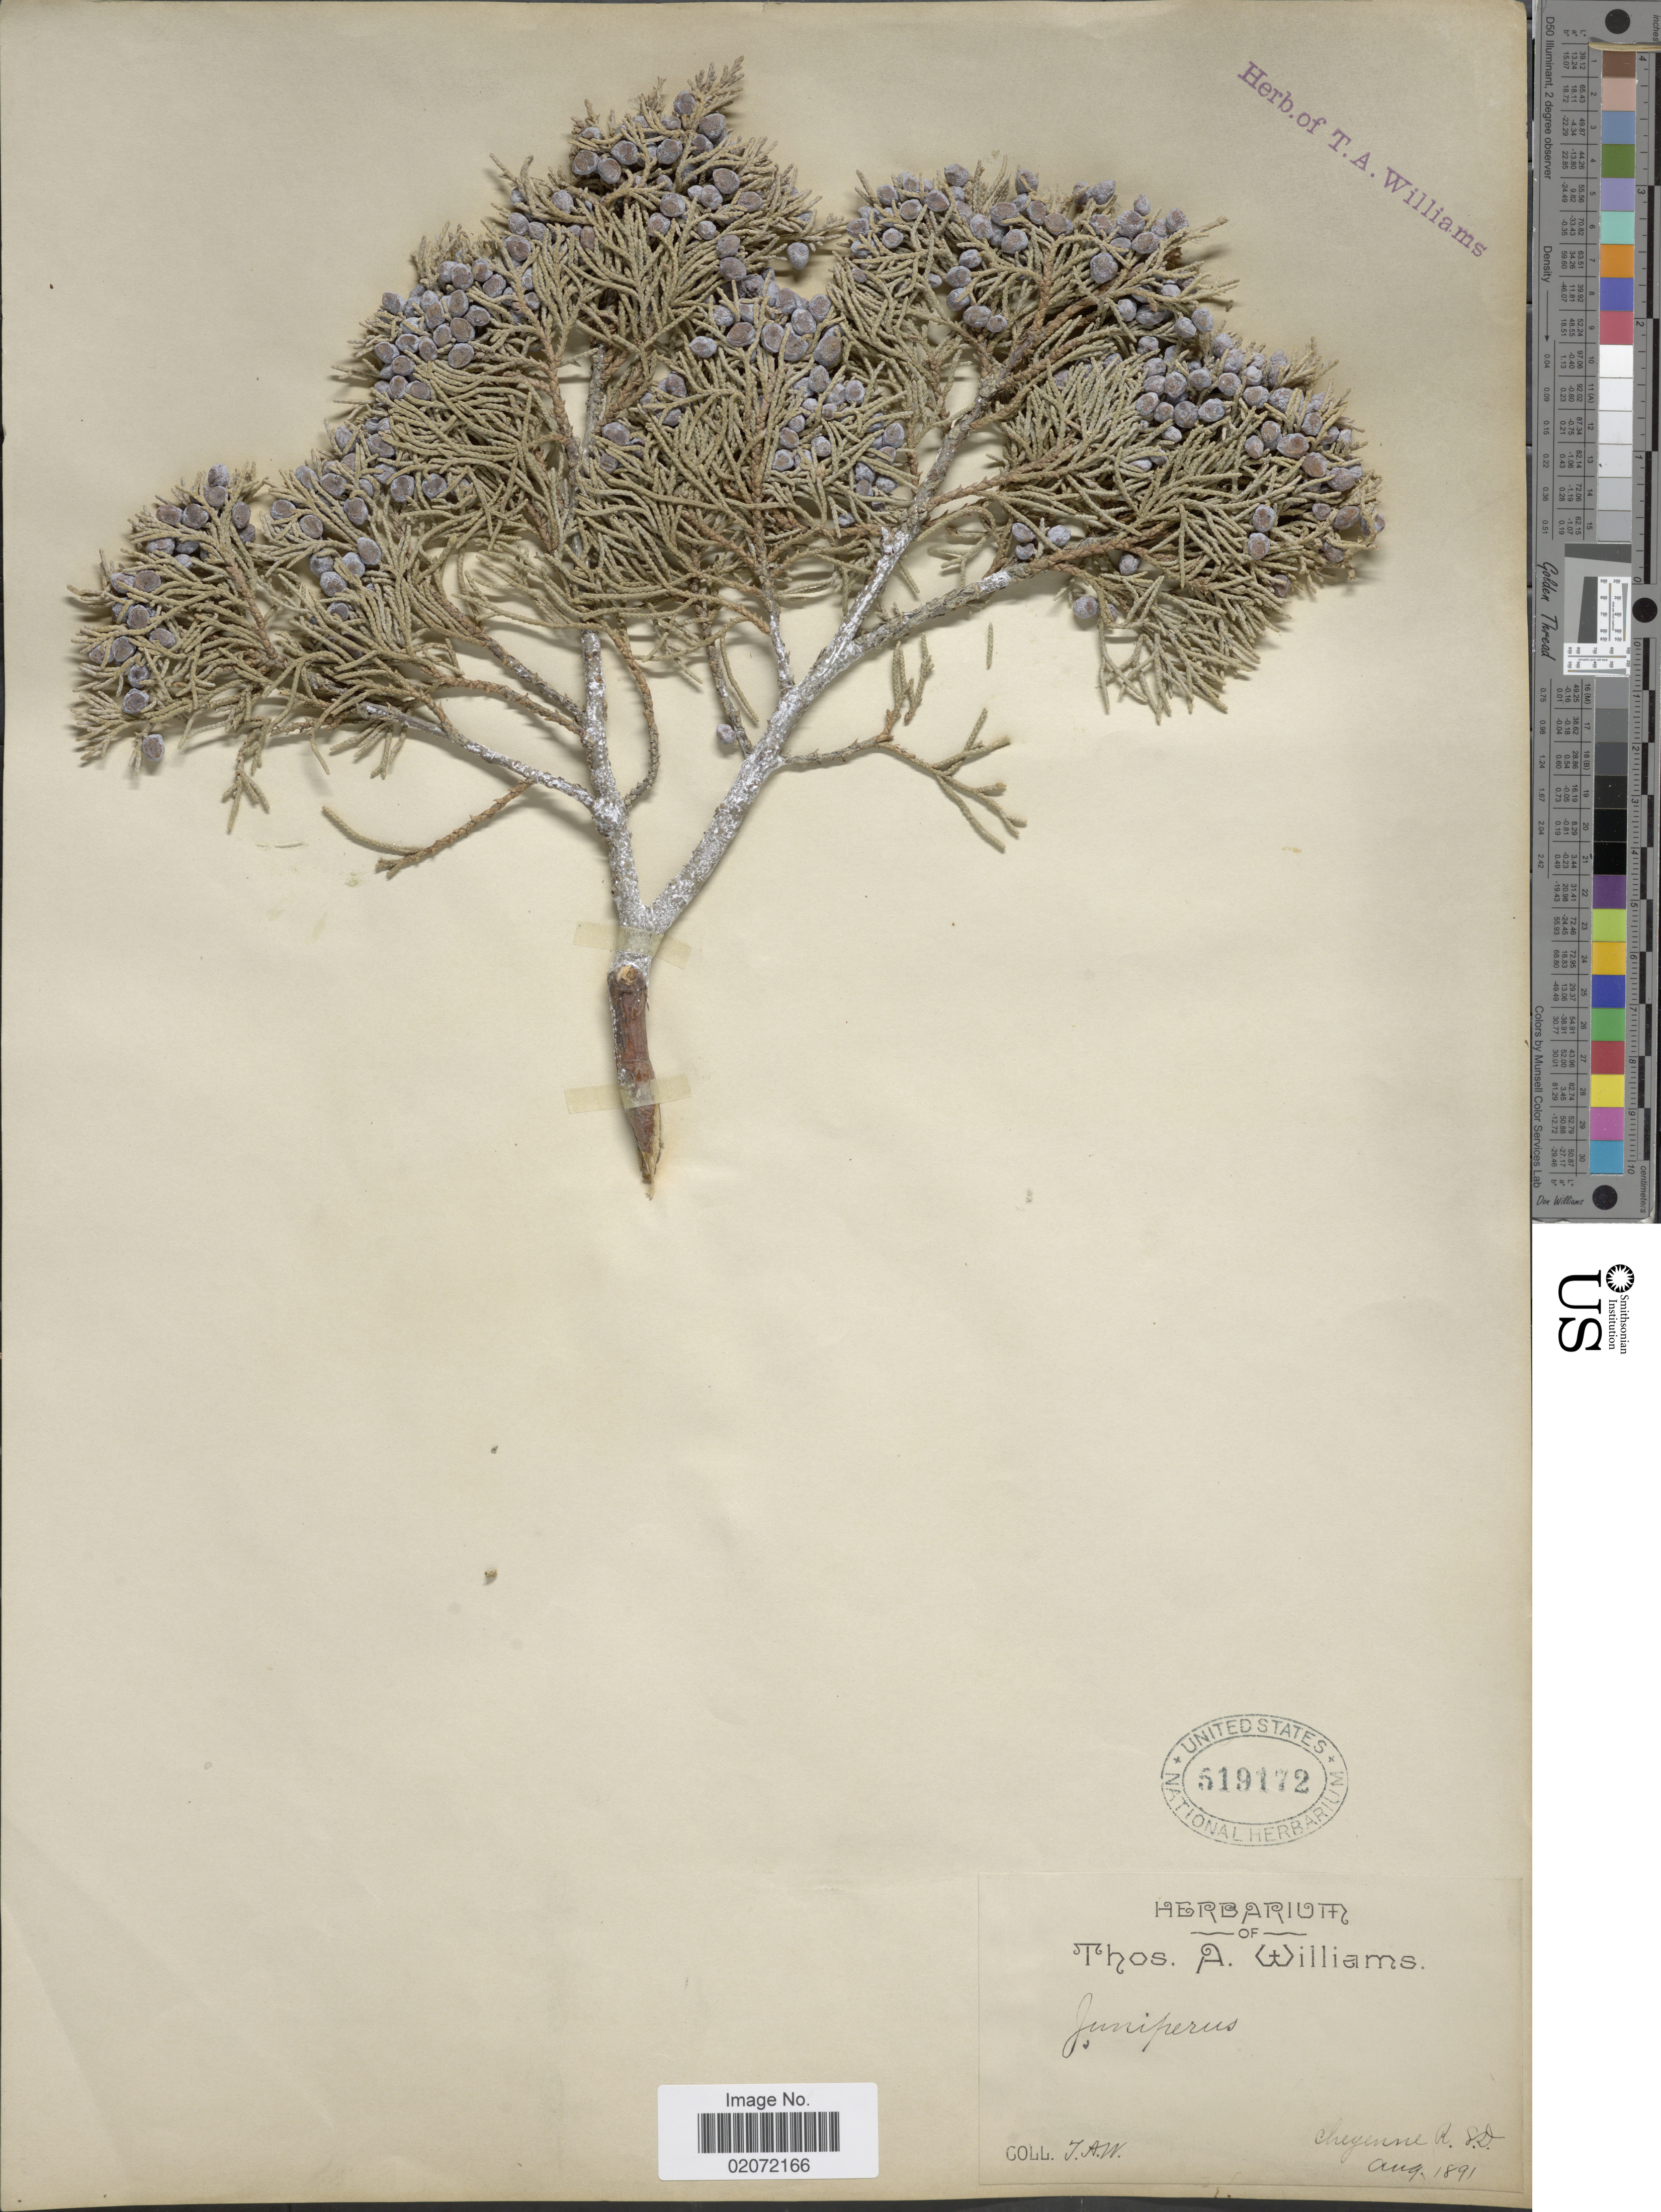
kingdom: Plantae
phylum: Tracheophyta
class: Pinopsida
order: Pinales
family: Cupressaceae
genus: Juniperus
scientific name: Juniperus virginiana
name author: L.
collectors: T. A. Williams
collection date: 1891-08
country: United States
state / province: South Dakota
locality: Cheyenne, S.D.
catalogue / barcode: US 519172